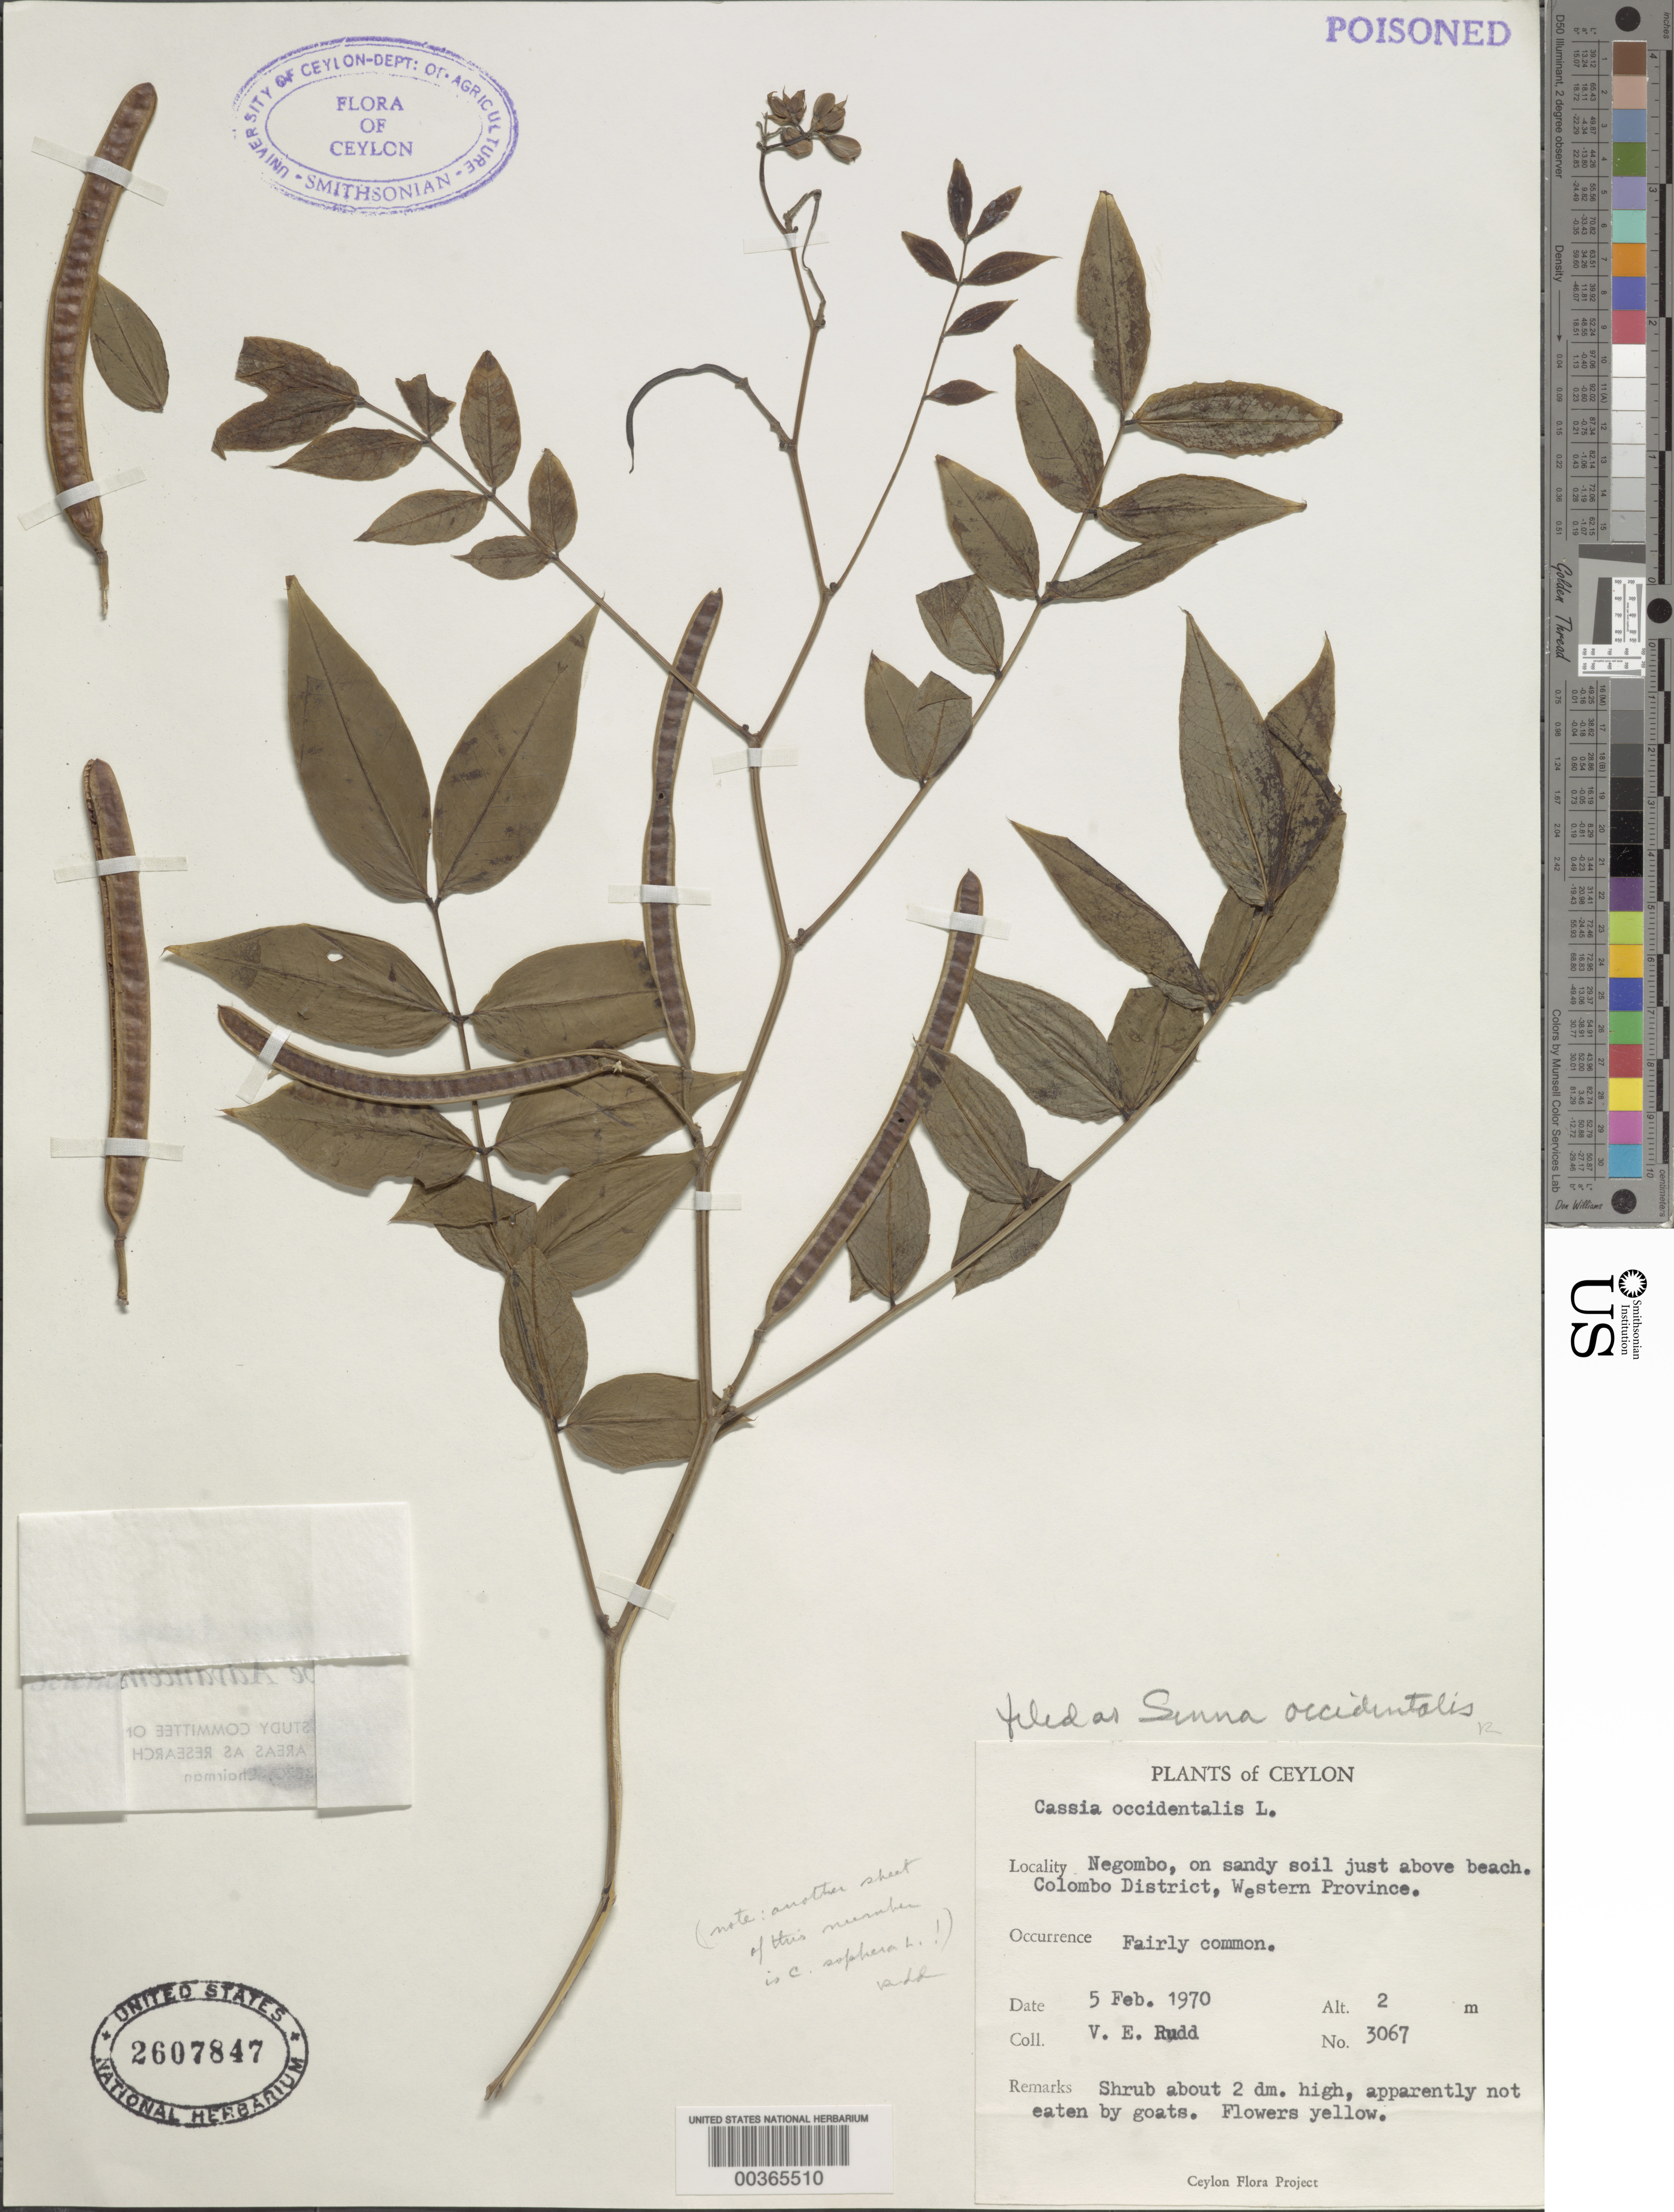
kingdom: Plantae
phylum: Tracheophyta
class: Magnoliopsida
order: Fabales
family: Fabaceae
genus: Senna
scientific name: Senna occidentalis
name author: (L.) Link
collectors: V. E. Rudd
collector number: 3067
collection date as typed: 05 Feb 1970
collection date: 1970-02-05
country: Sri Lanka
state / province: Western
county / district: Colombo Dist.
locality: Negombo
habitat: On sandy soil just above beach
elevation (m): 2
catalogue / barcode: US 2607847